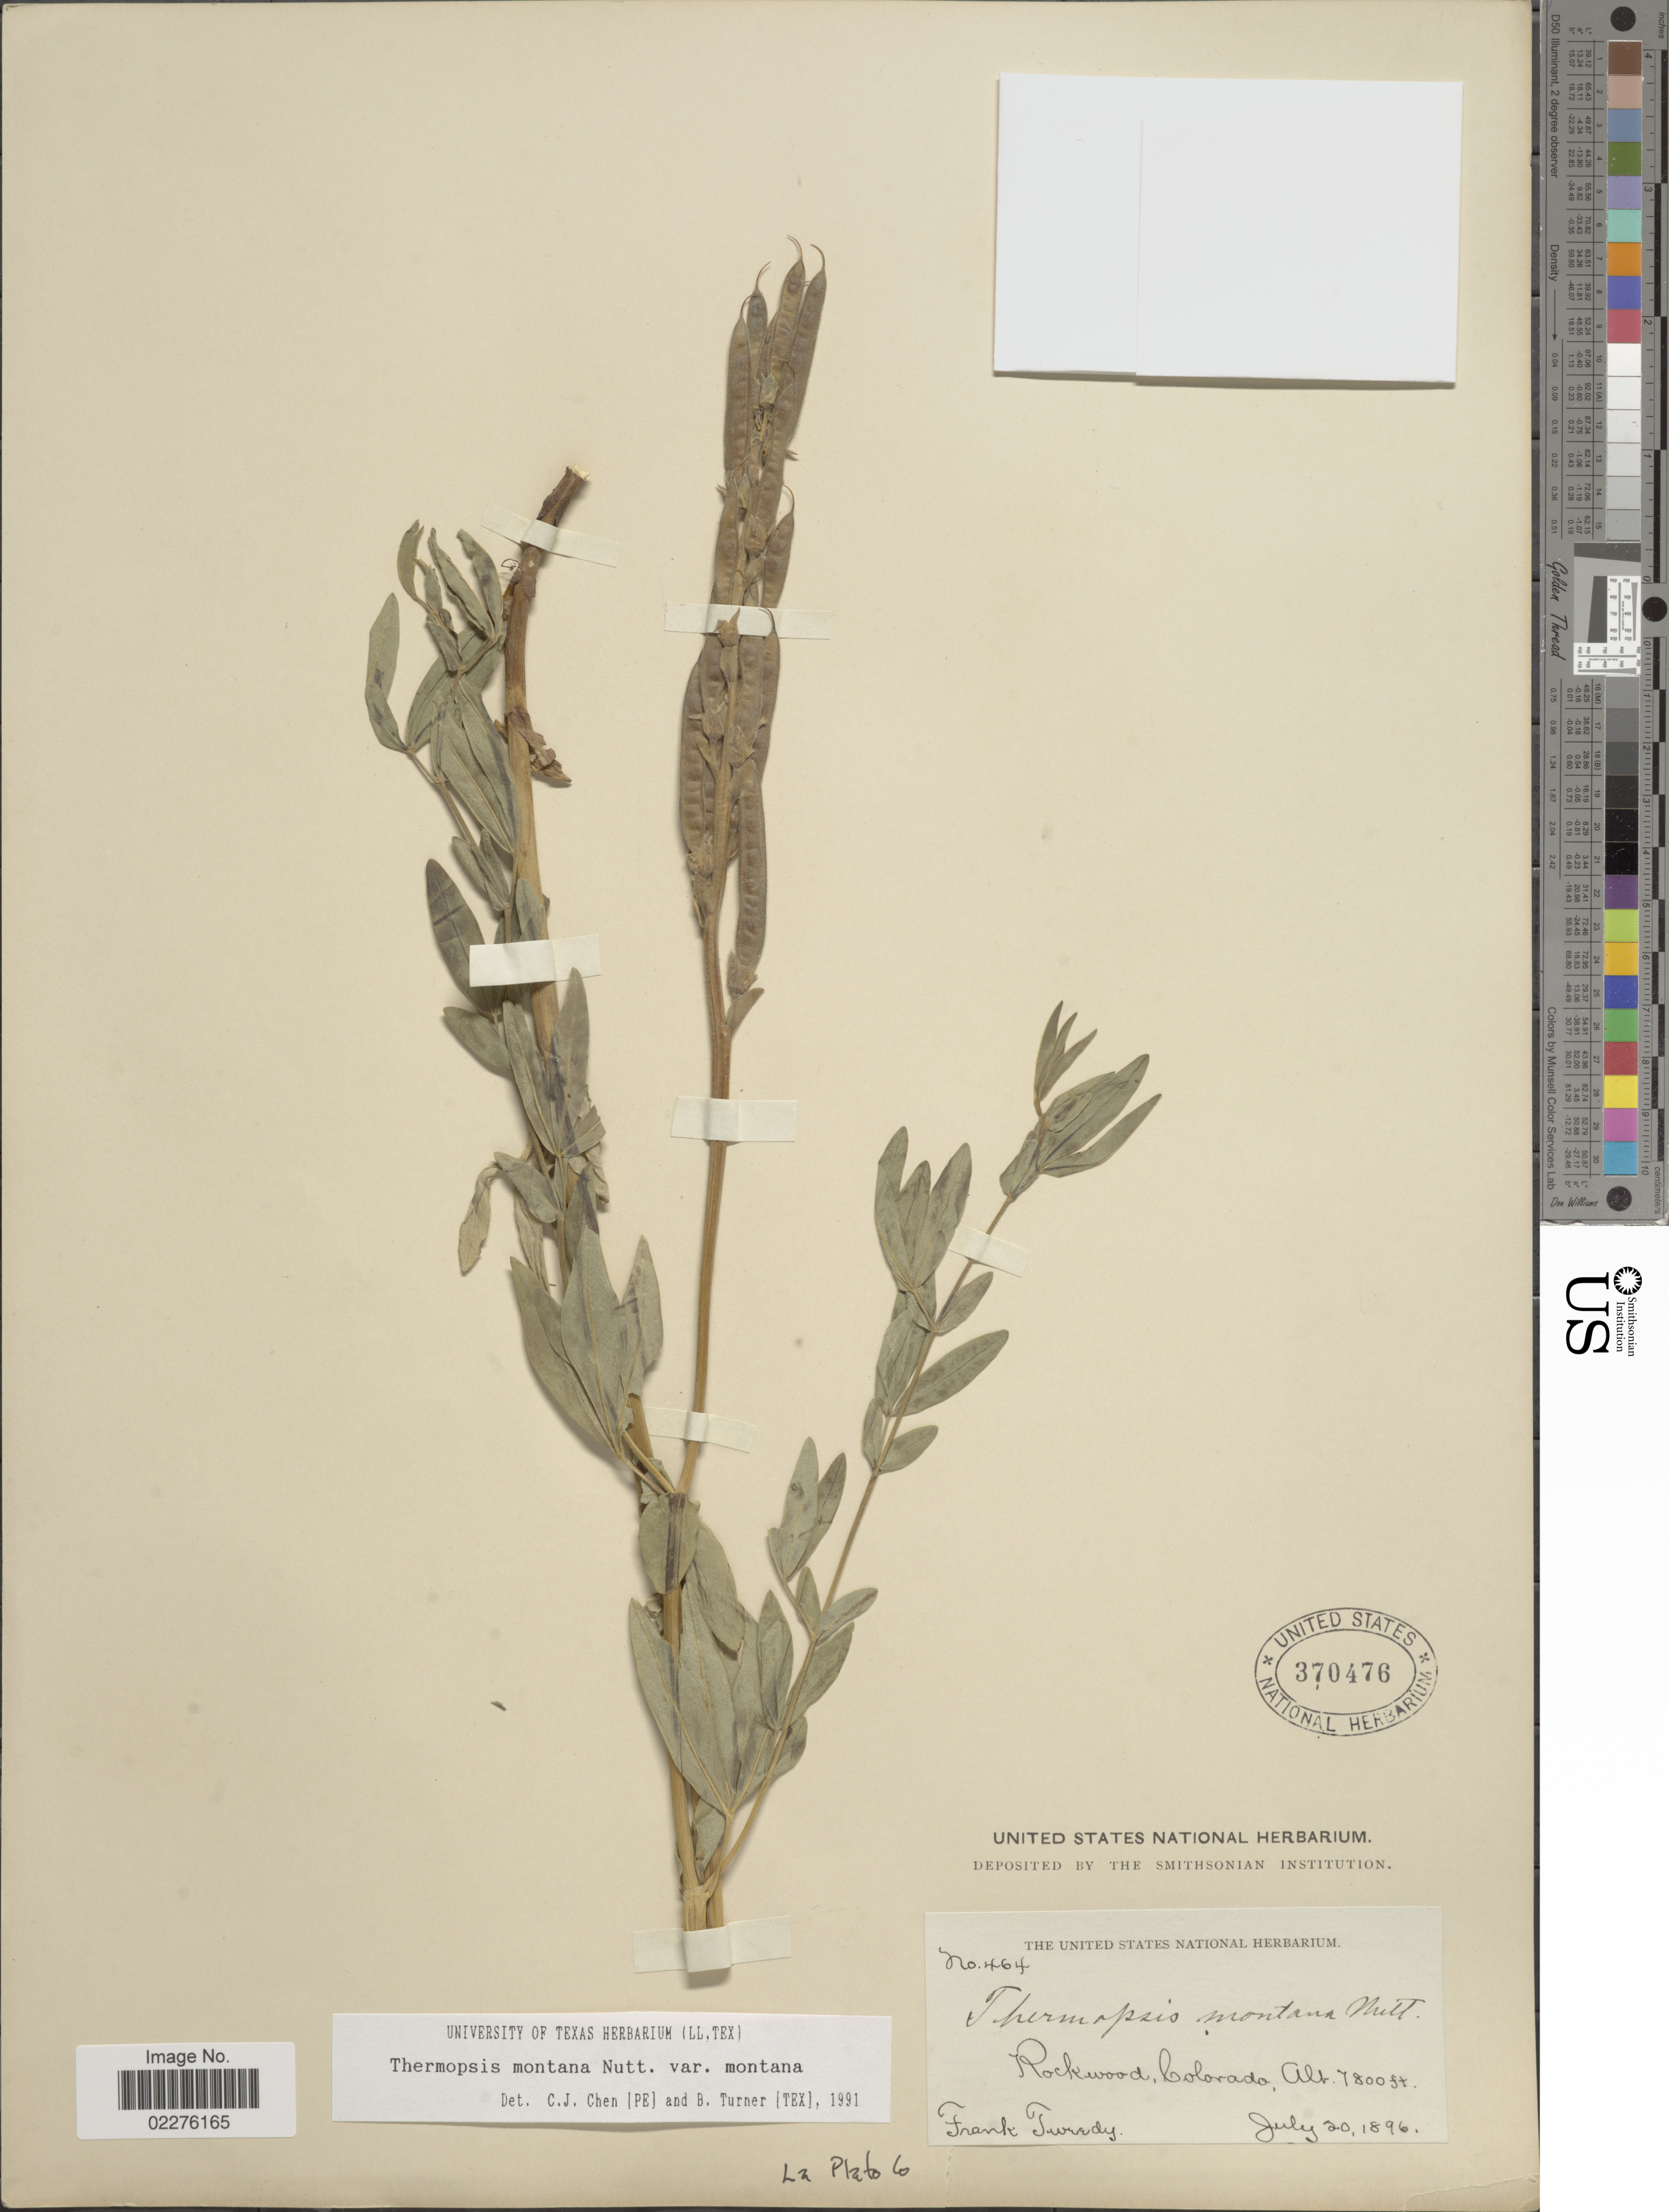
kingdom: Plantae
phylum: Tracheophyta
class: Magnoliopsida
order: Fabales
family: Fabaceae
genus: Thermopsis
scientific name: Thermopsis montana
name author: Nutt.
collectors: F. Tweedy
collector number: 464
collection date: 1896-07-20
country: United States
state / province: Colorado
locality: Rockwood, La Plato to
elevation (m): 2377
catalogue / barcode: US 370476